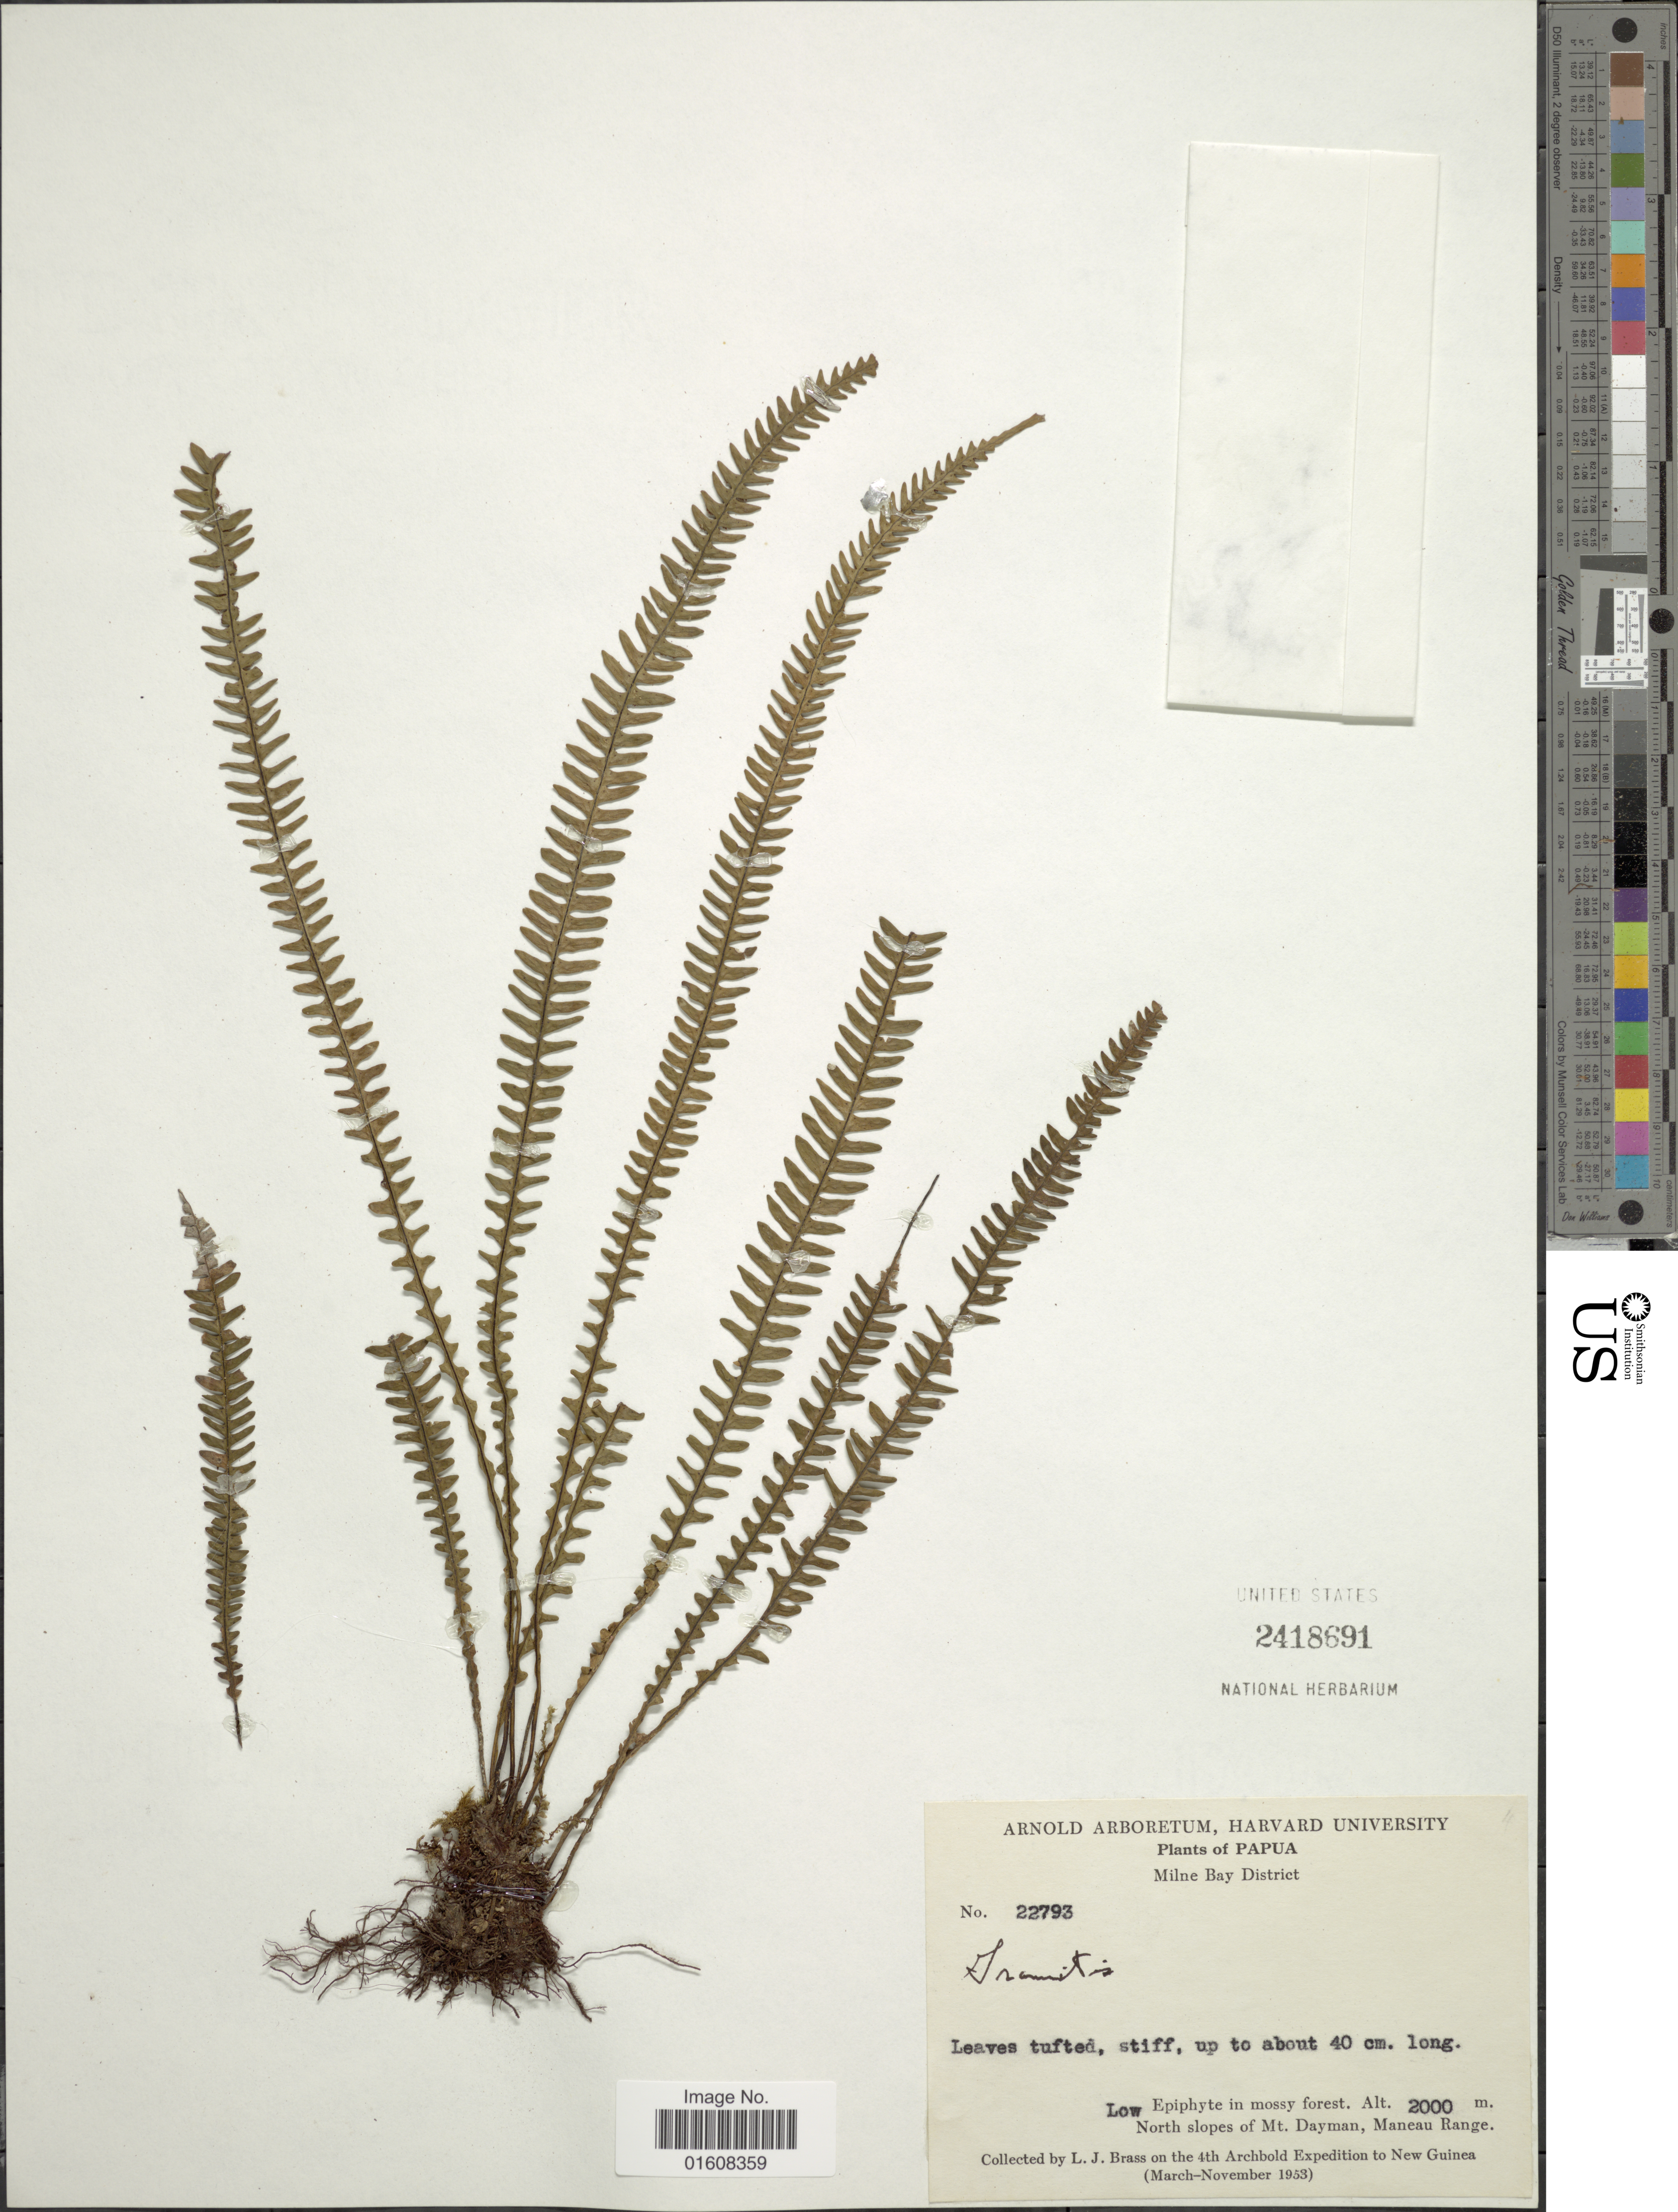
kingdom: Plantae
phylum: Tracheophyta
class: Polypodiopsida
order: Polypodiales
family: Polypodiaceae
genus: Grammitis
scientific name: Grammitis sp.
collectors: L. J. Brass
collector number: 22793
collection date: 1953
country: Papua New Guinea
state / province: Milne Bay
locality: Papua. North slopes of Mt. Dayman, Maneau Range. New Guinea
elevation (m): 2000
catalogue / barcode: US 2418691